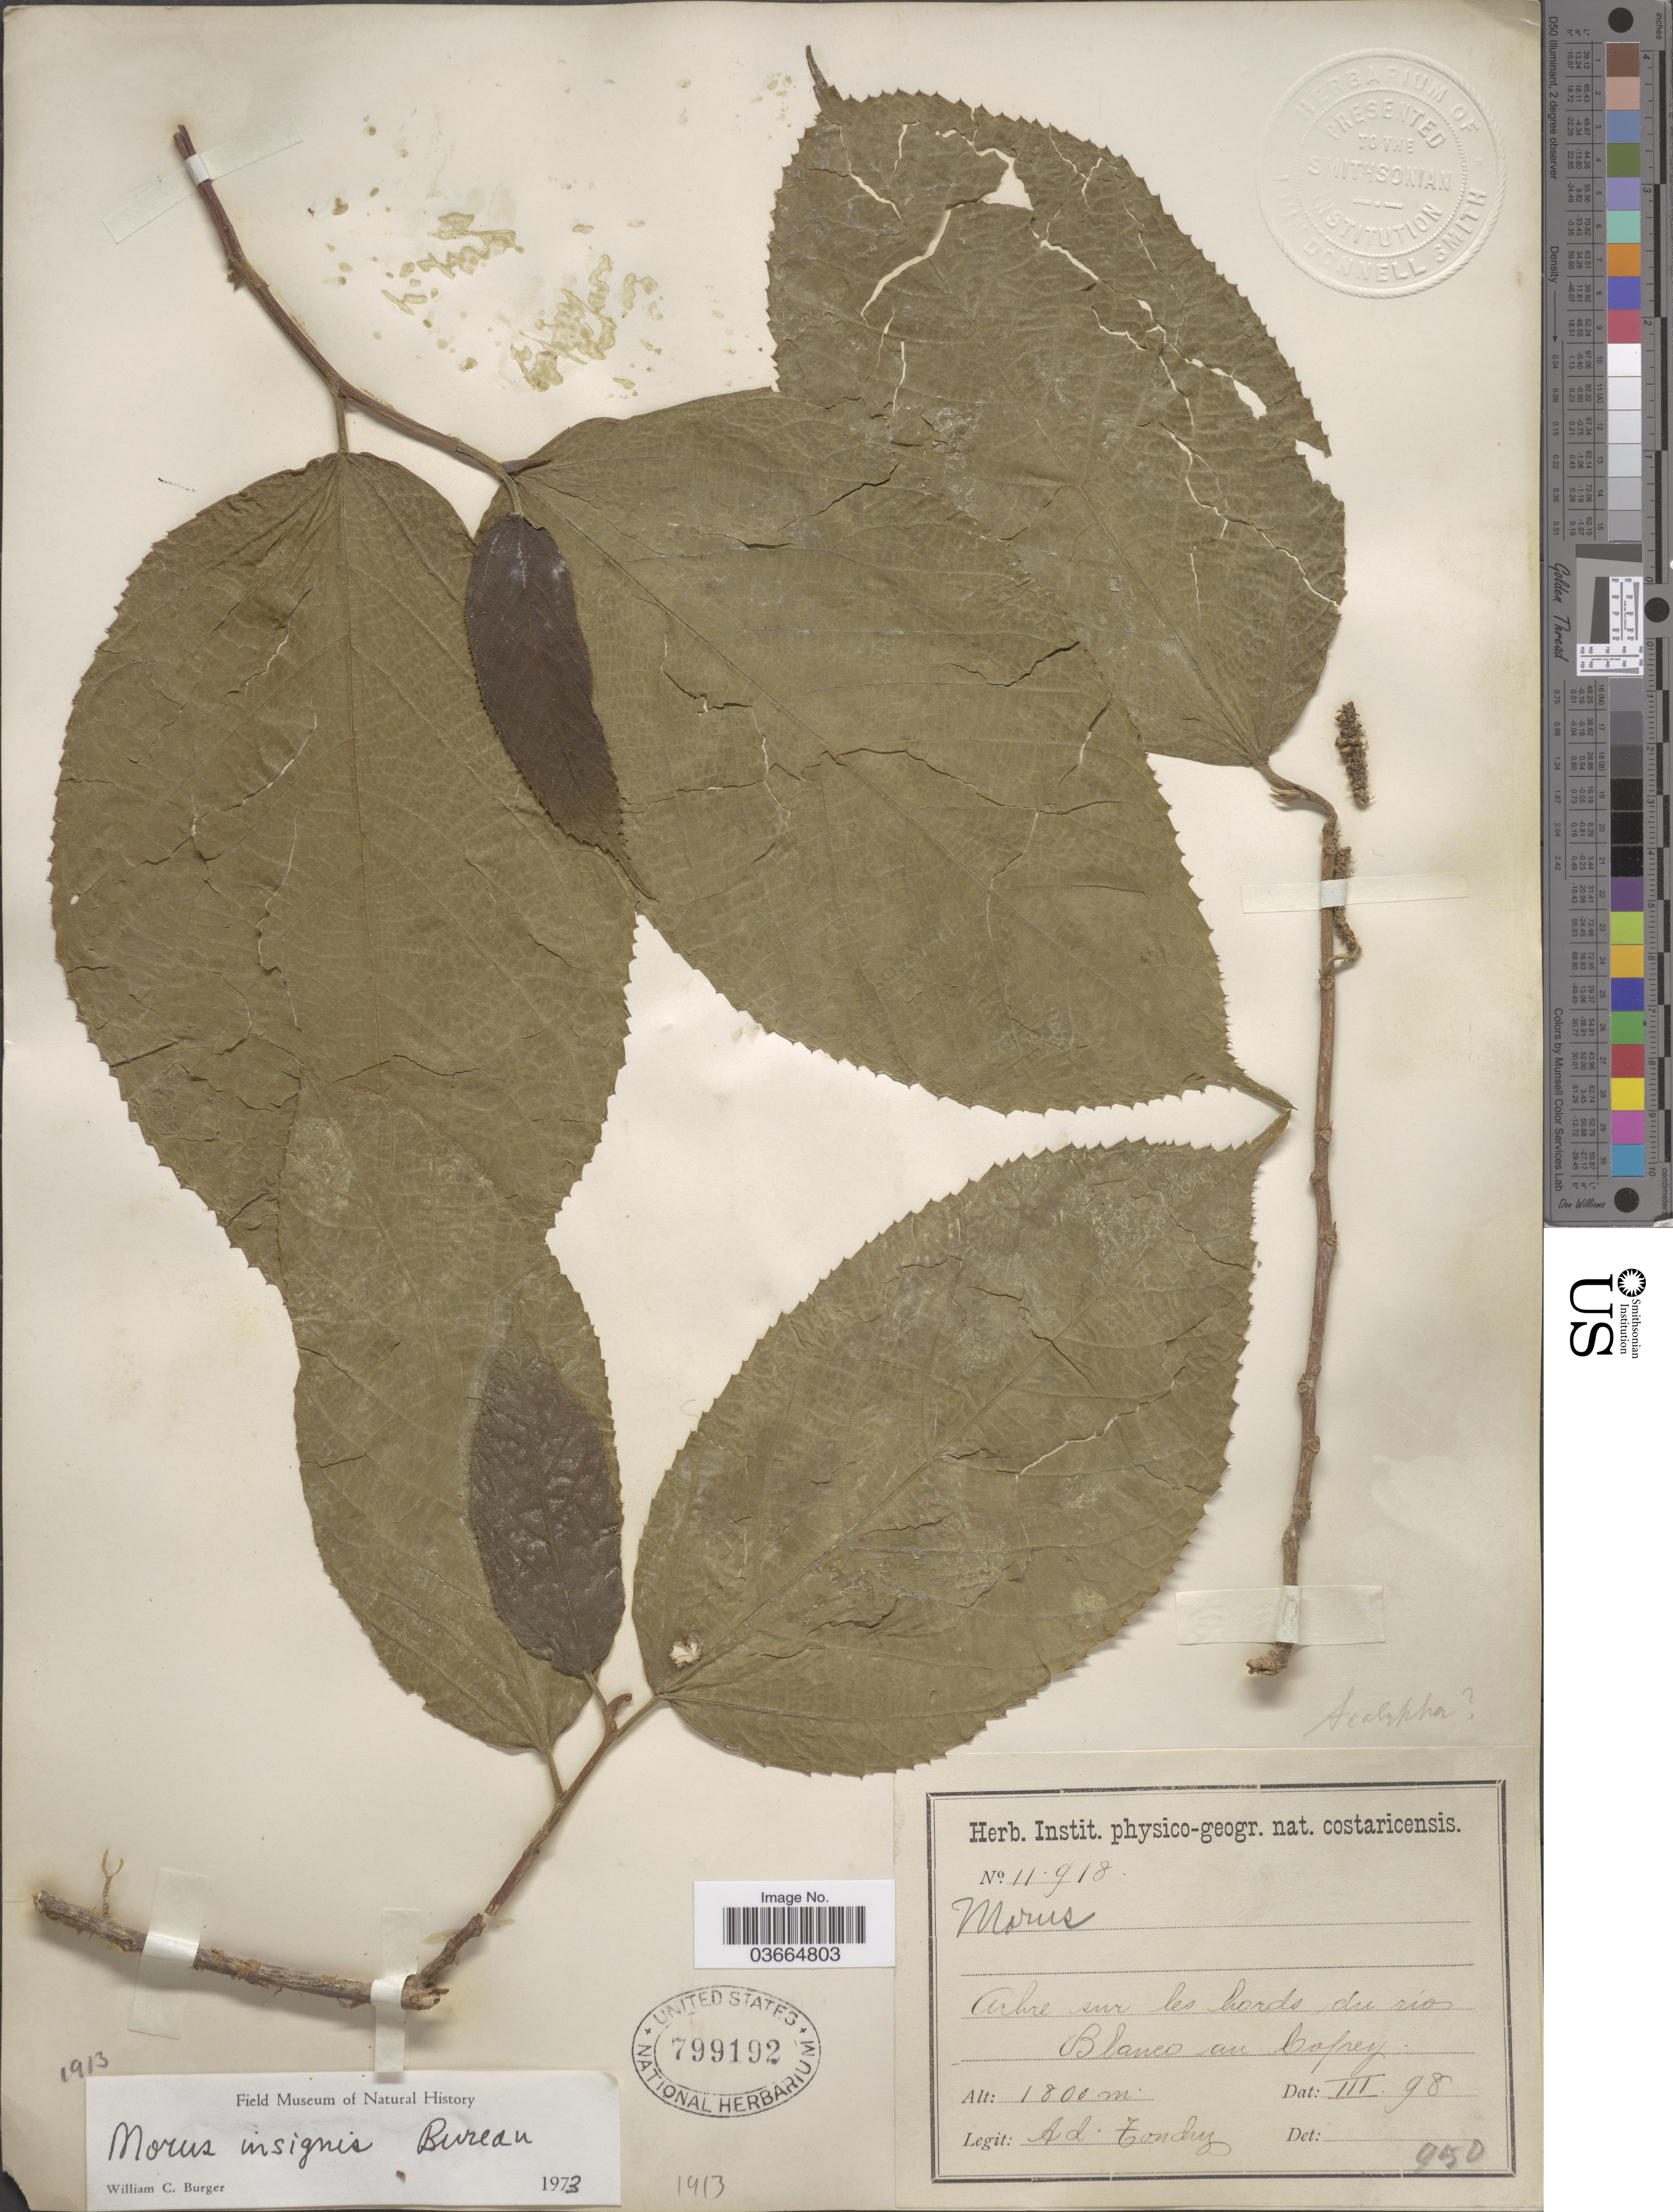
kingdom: Plantae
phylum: Tracheophyta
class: Magnoliopsida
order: Rosales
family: Moraceae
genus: Paratrophis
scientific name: Paratrophis insignis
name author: (Bureau) E. M. Gardner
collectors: A. Tonduz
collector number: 11918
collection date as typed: Transcribed d/m/y: /3/98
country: Costa Rica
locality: Arbre sur les bords, du ríos Blanco au Copey.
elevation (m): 1800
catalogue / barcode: US 799192